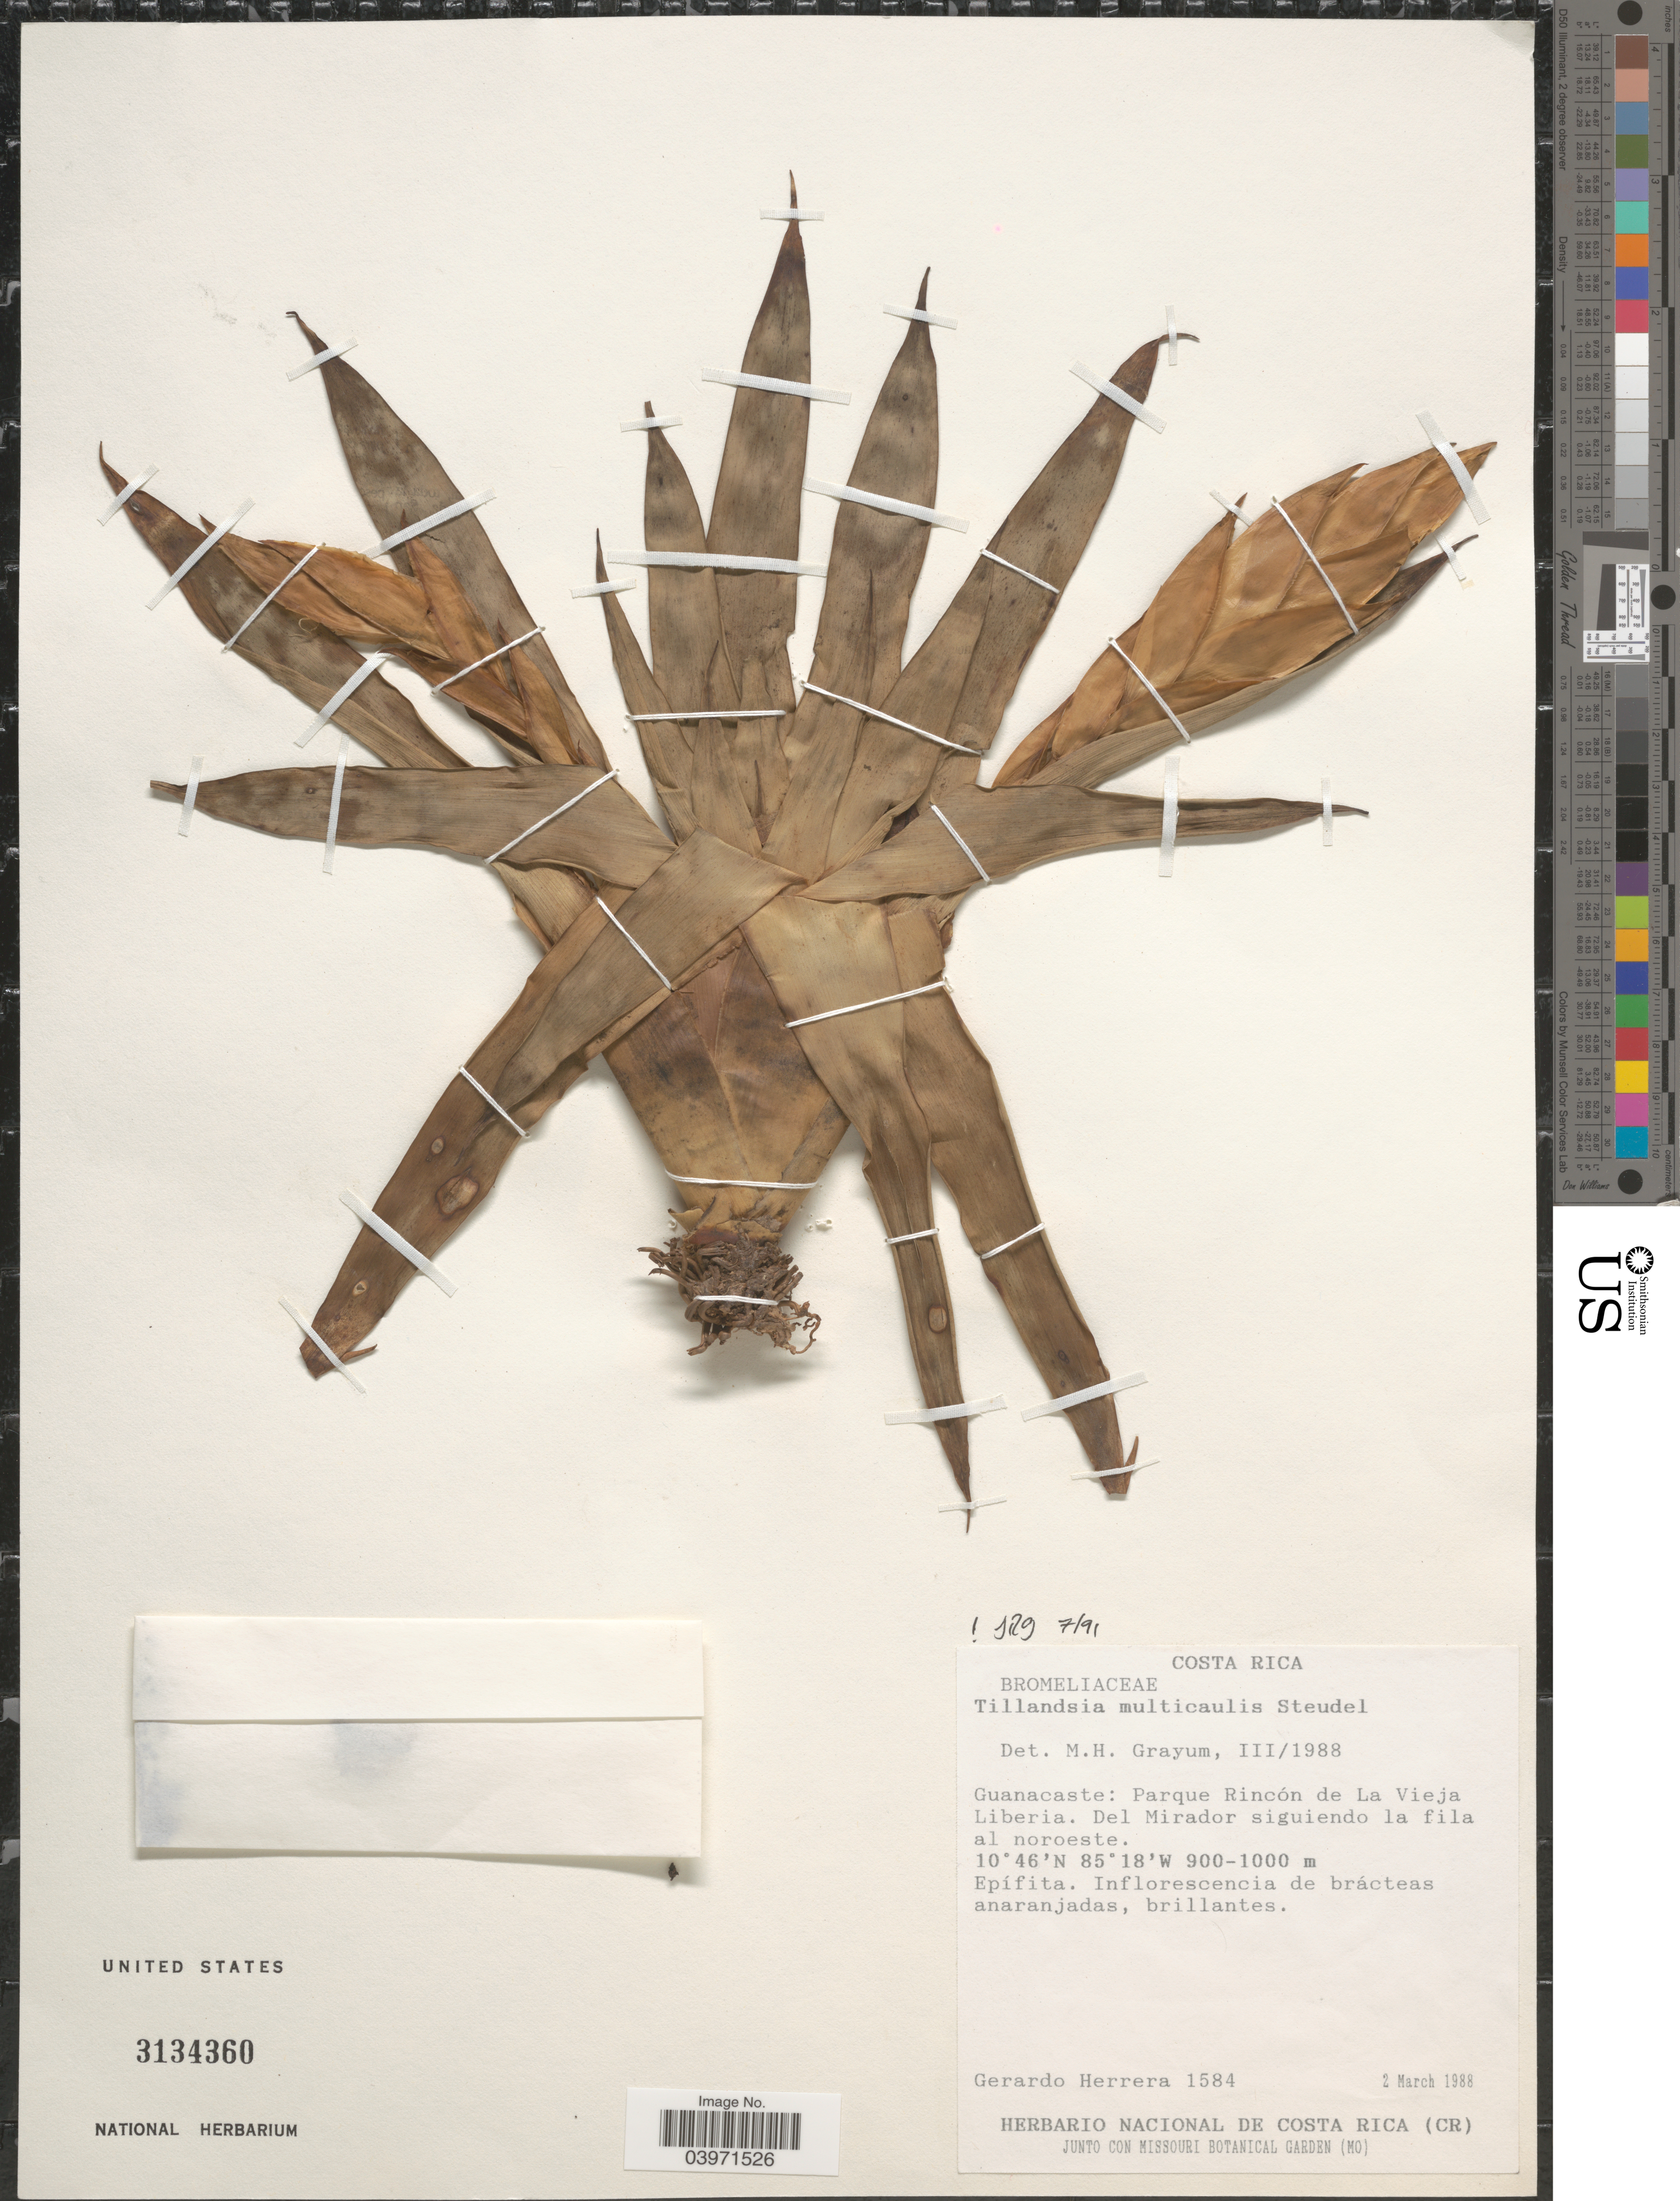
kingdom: Plantae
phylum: Tracheophyta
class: Liliopsida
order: Poales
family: Bromeliaceae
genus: Tillandsia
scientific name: Tillandsia multicaulis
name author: Steud.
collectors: G. Herrera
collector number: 1584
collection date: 1988-03-02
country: Costa Rica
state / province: Guanacaste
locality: Parque Rincón de La Vieja Liberia. Del Mirador siguiendo la fila al noroeste.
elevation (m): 900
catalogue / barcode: US 3134360